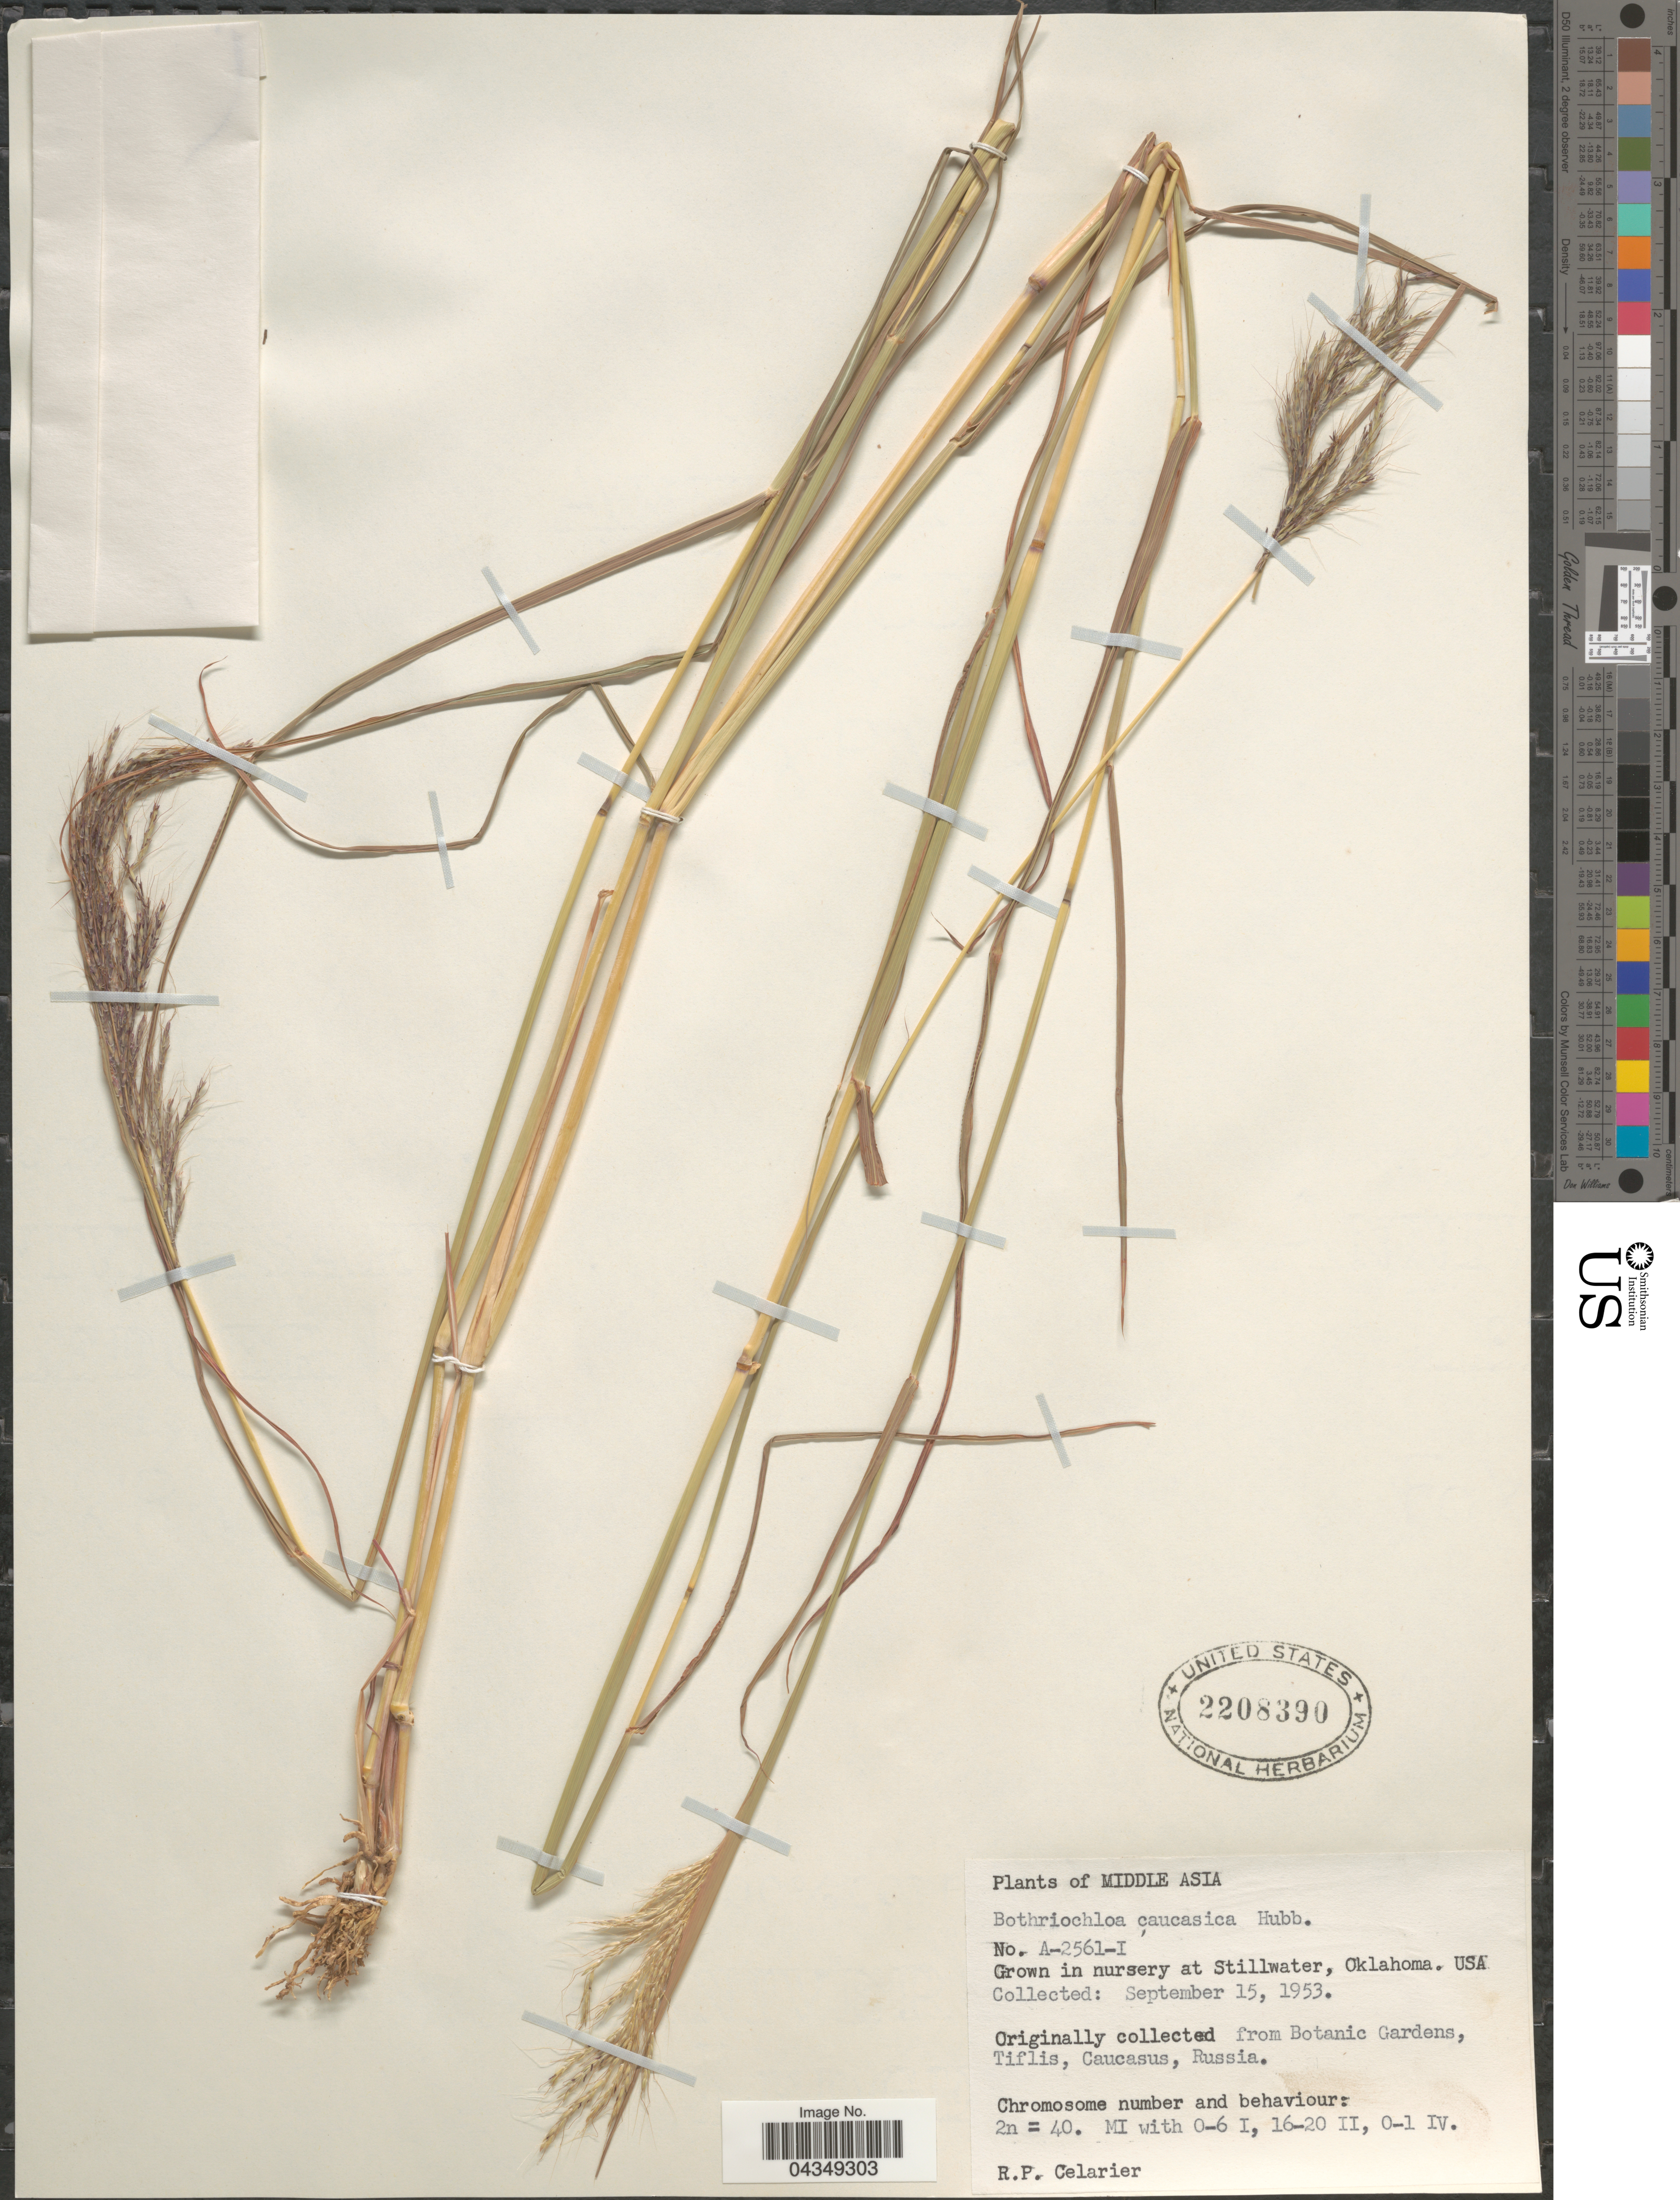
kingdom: Plantae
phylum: Tracheophyta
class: Liliopsida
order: Poales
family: Poaceae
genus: Bothriochloa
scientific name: Bothriochloa caucasica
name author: (Trin.) C. E. Hubb.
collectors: R. Celarier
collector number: A-2561-I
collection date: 1953-09-15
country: United States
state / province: Oklahoma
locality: Grown in nursery at Stillwater.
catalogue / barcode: US 2208390